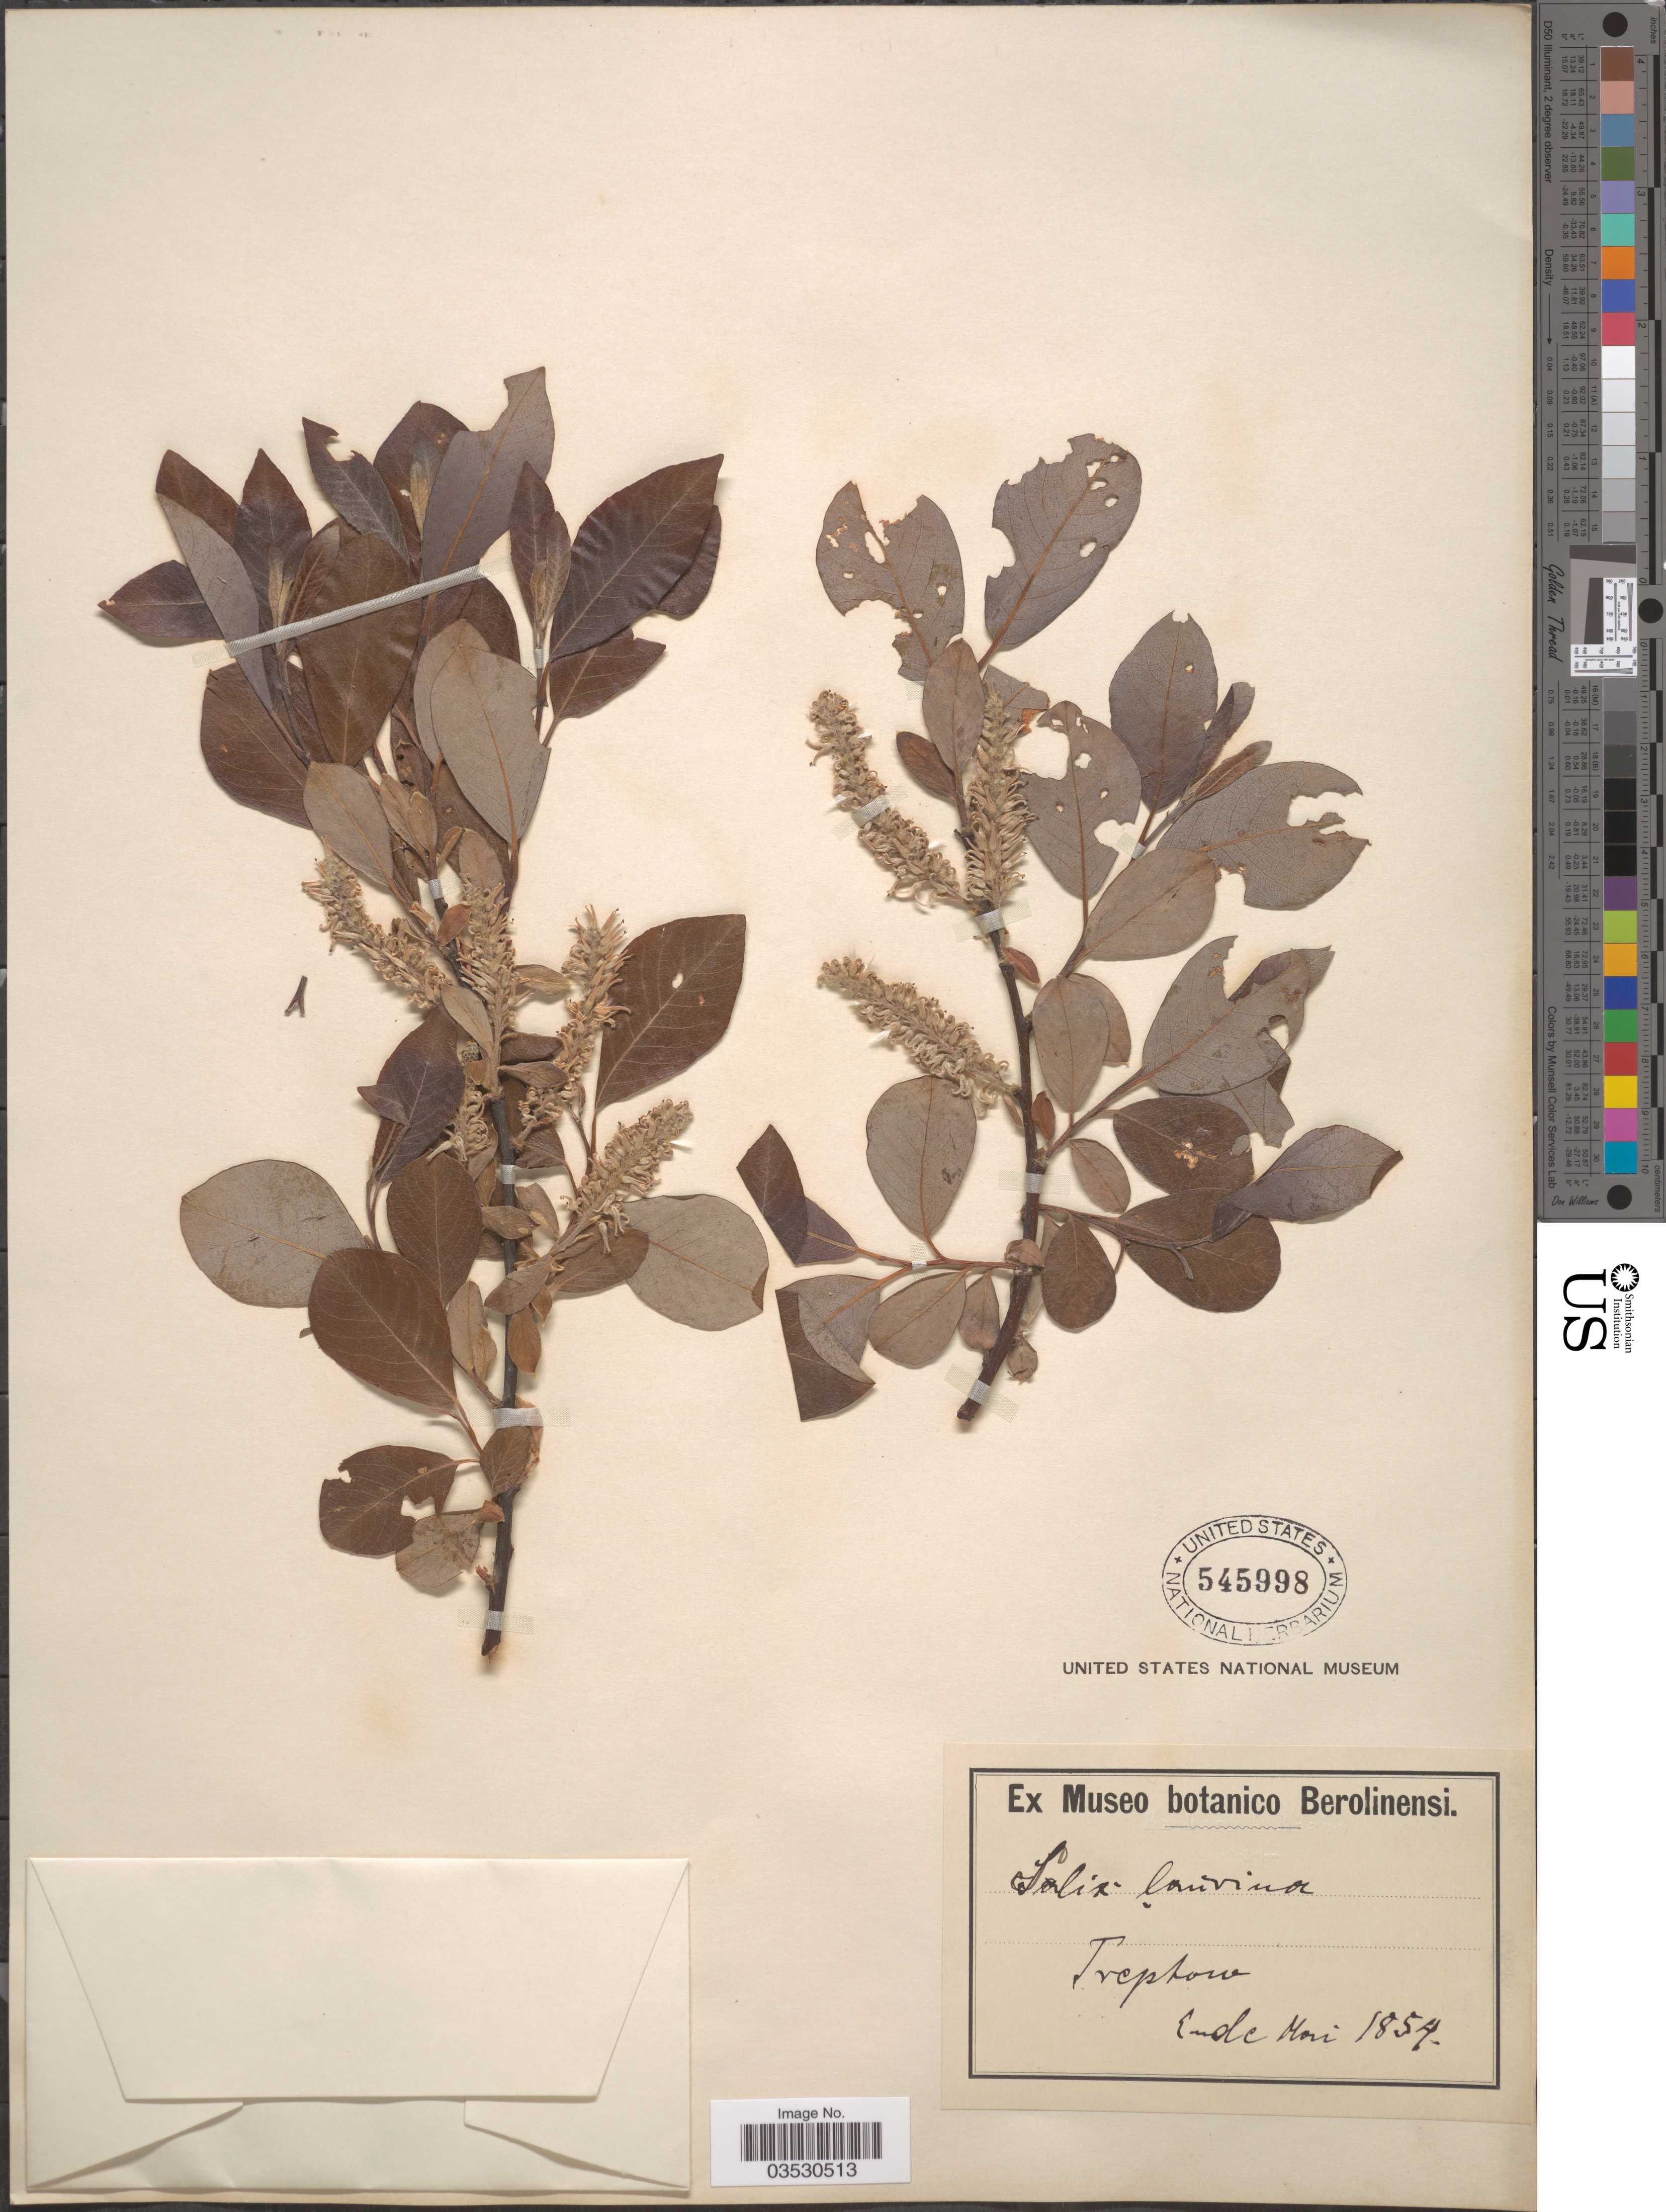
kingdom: Plantae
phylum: Tracheophyta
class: Magnoliopsida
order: Malpighiales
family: Salicaceae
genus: Salix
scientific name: Salix laurina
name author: Sm.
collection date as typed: Ende Mai 1854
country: Germany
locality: Treptow.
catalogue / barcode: US 545998